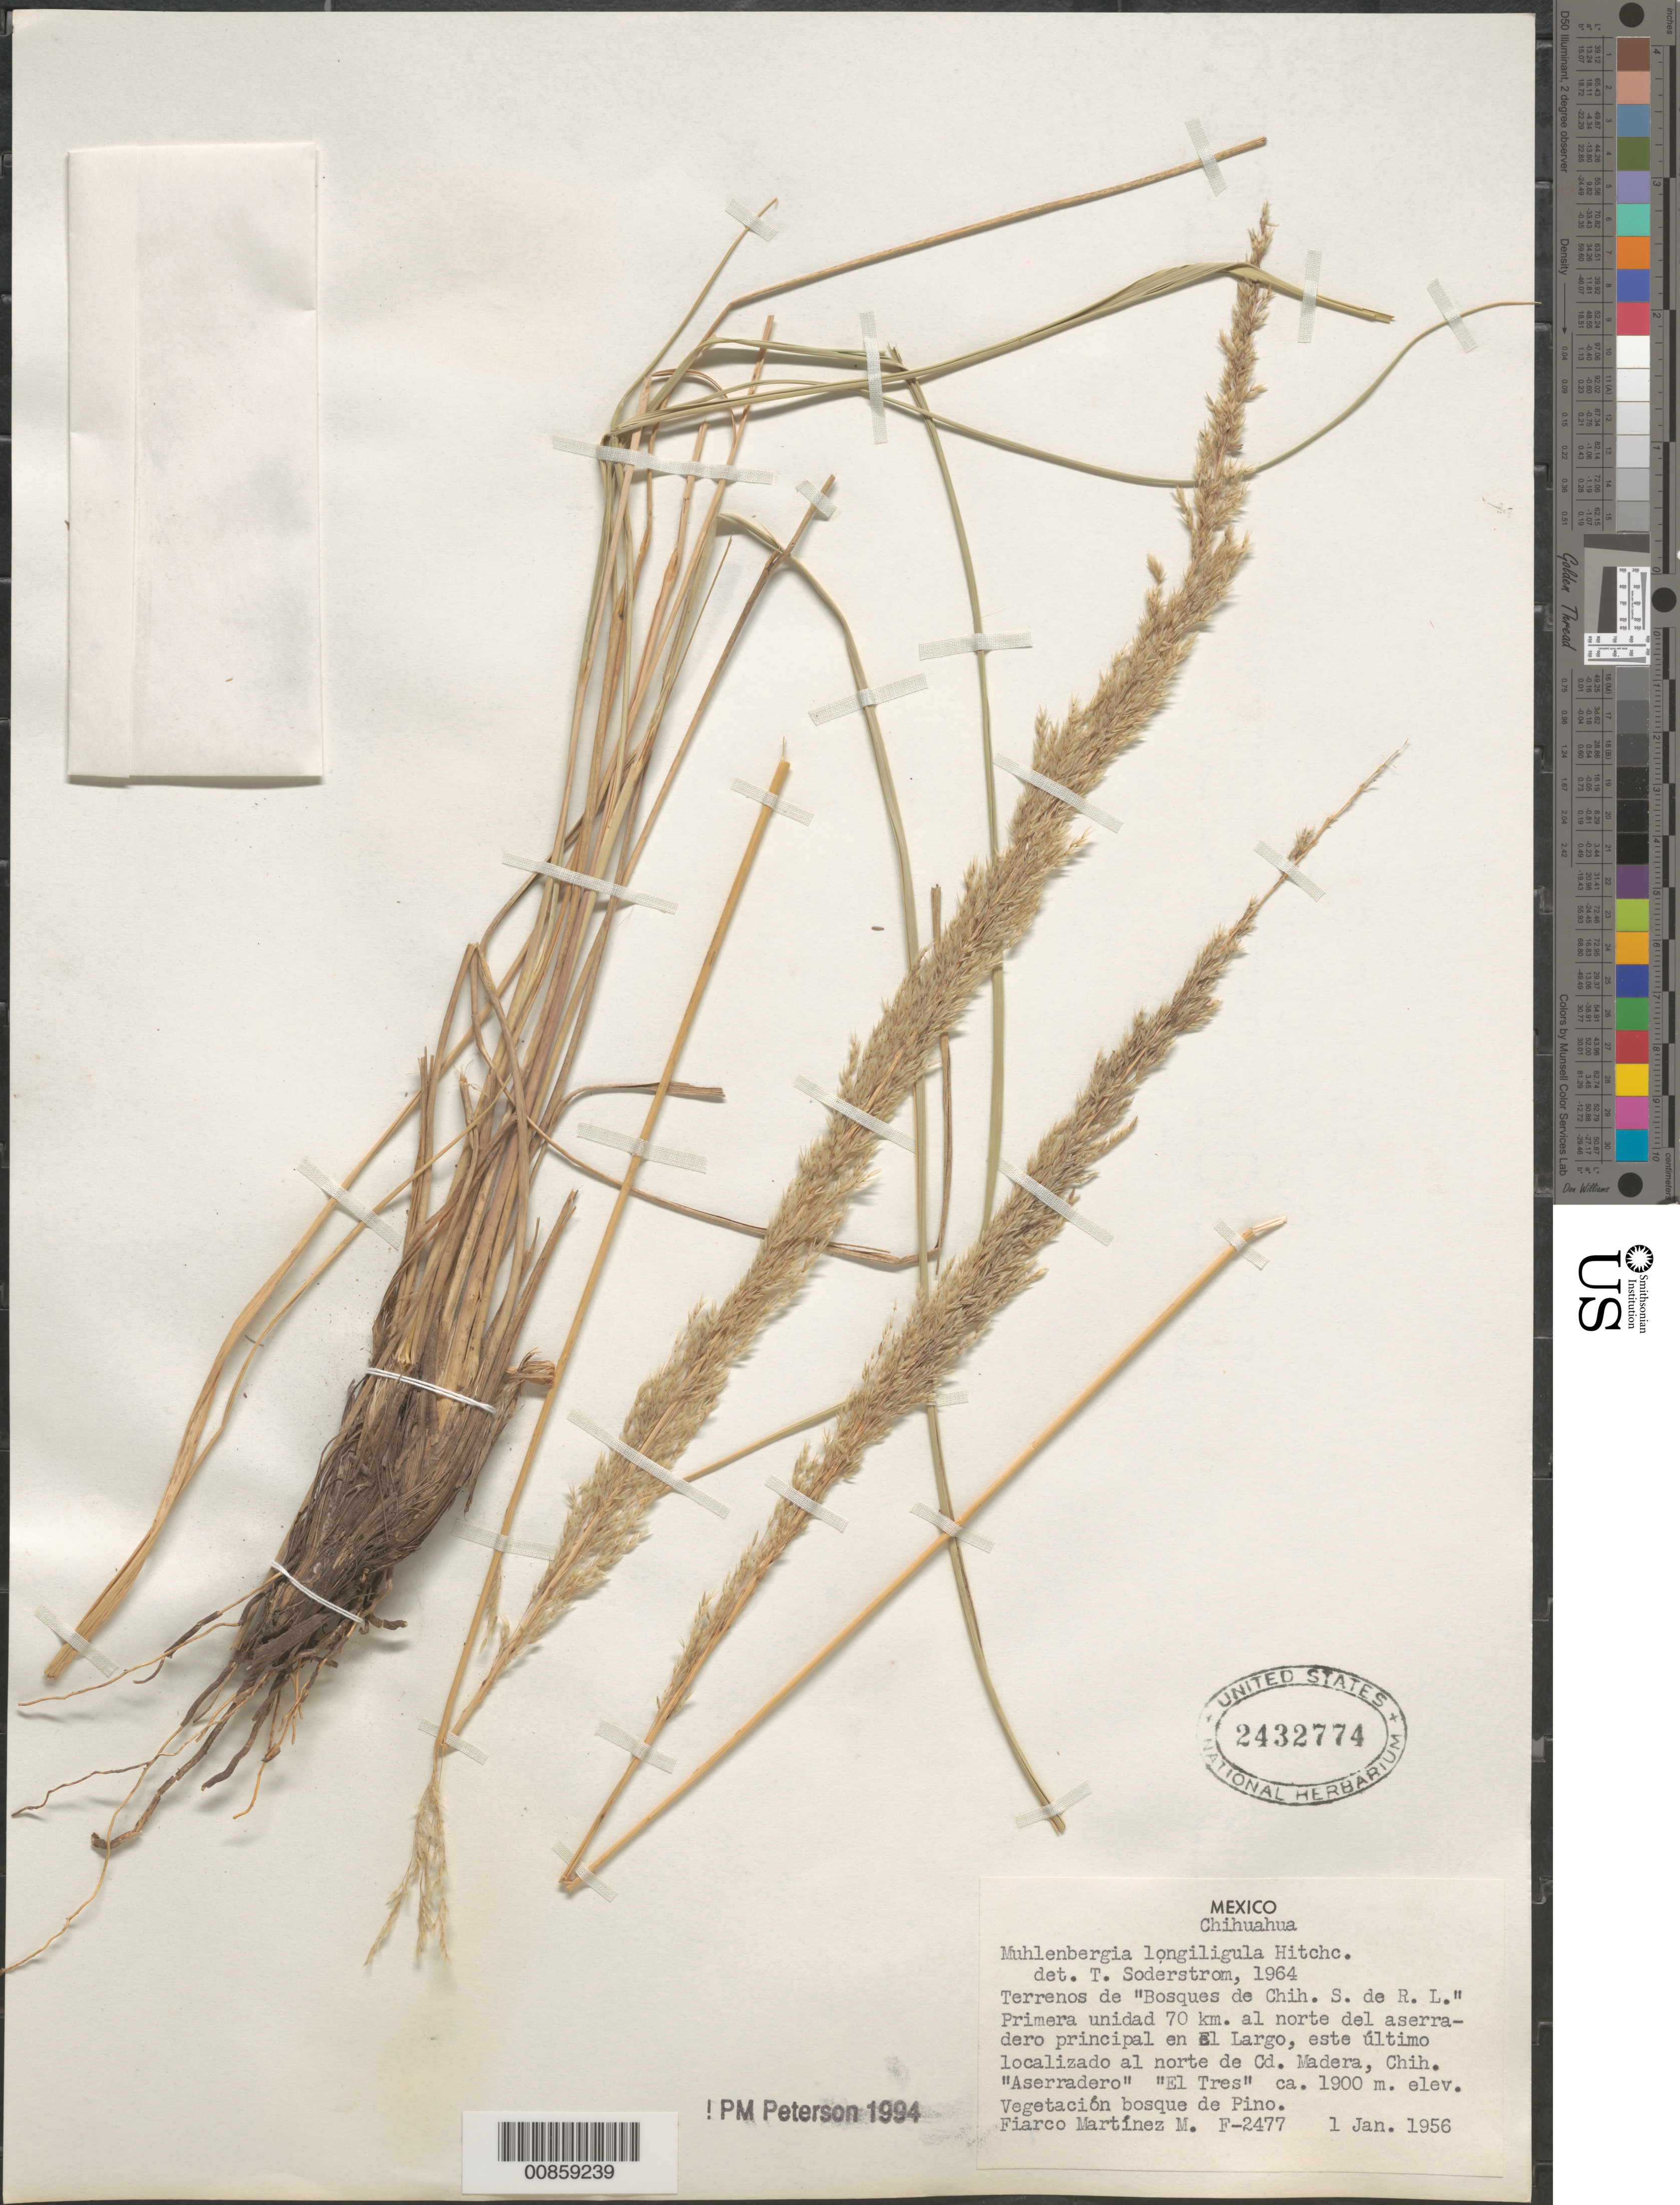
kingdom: Plantae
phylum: Tracheophyta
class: Liliopsida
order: Poales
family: Poaceae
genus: Muhlenbergia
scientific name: Muhlenbergia longiligula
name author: Hitchc.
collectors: F. M. Martinez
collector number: F-2477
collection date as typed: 01 Jan 1956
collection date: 1956-01-01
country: Mexico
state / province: Chihuahua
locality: Aserradero El Tres, al N de Cd. Madera, Chih.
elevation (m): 1900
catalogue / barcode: US 2432774